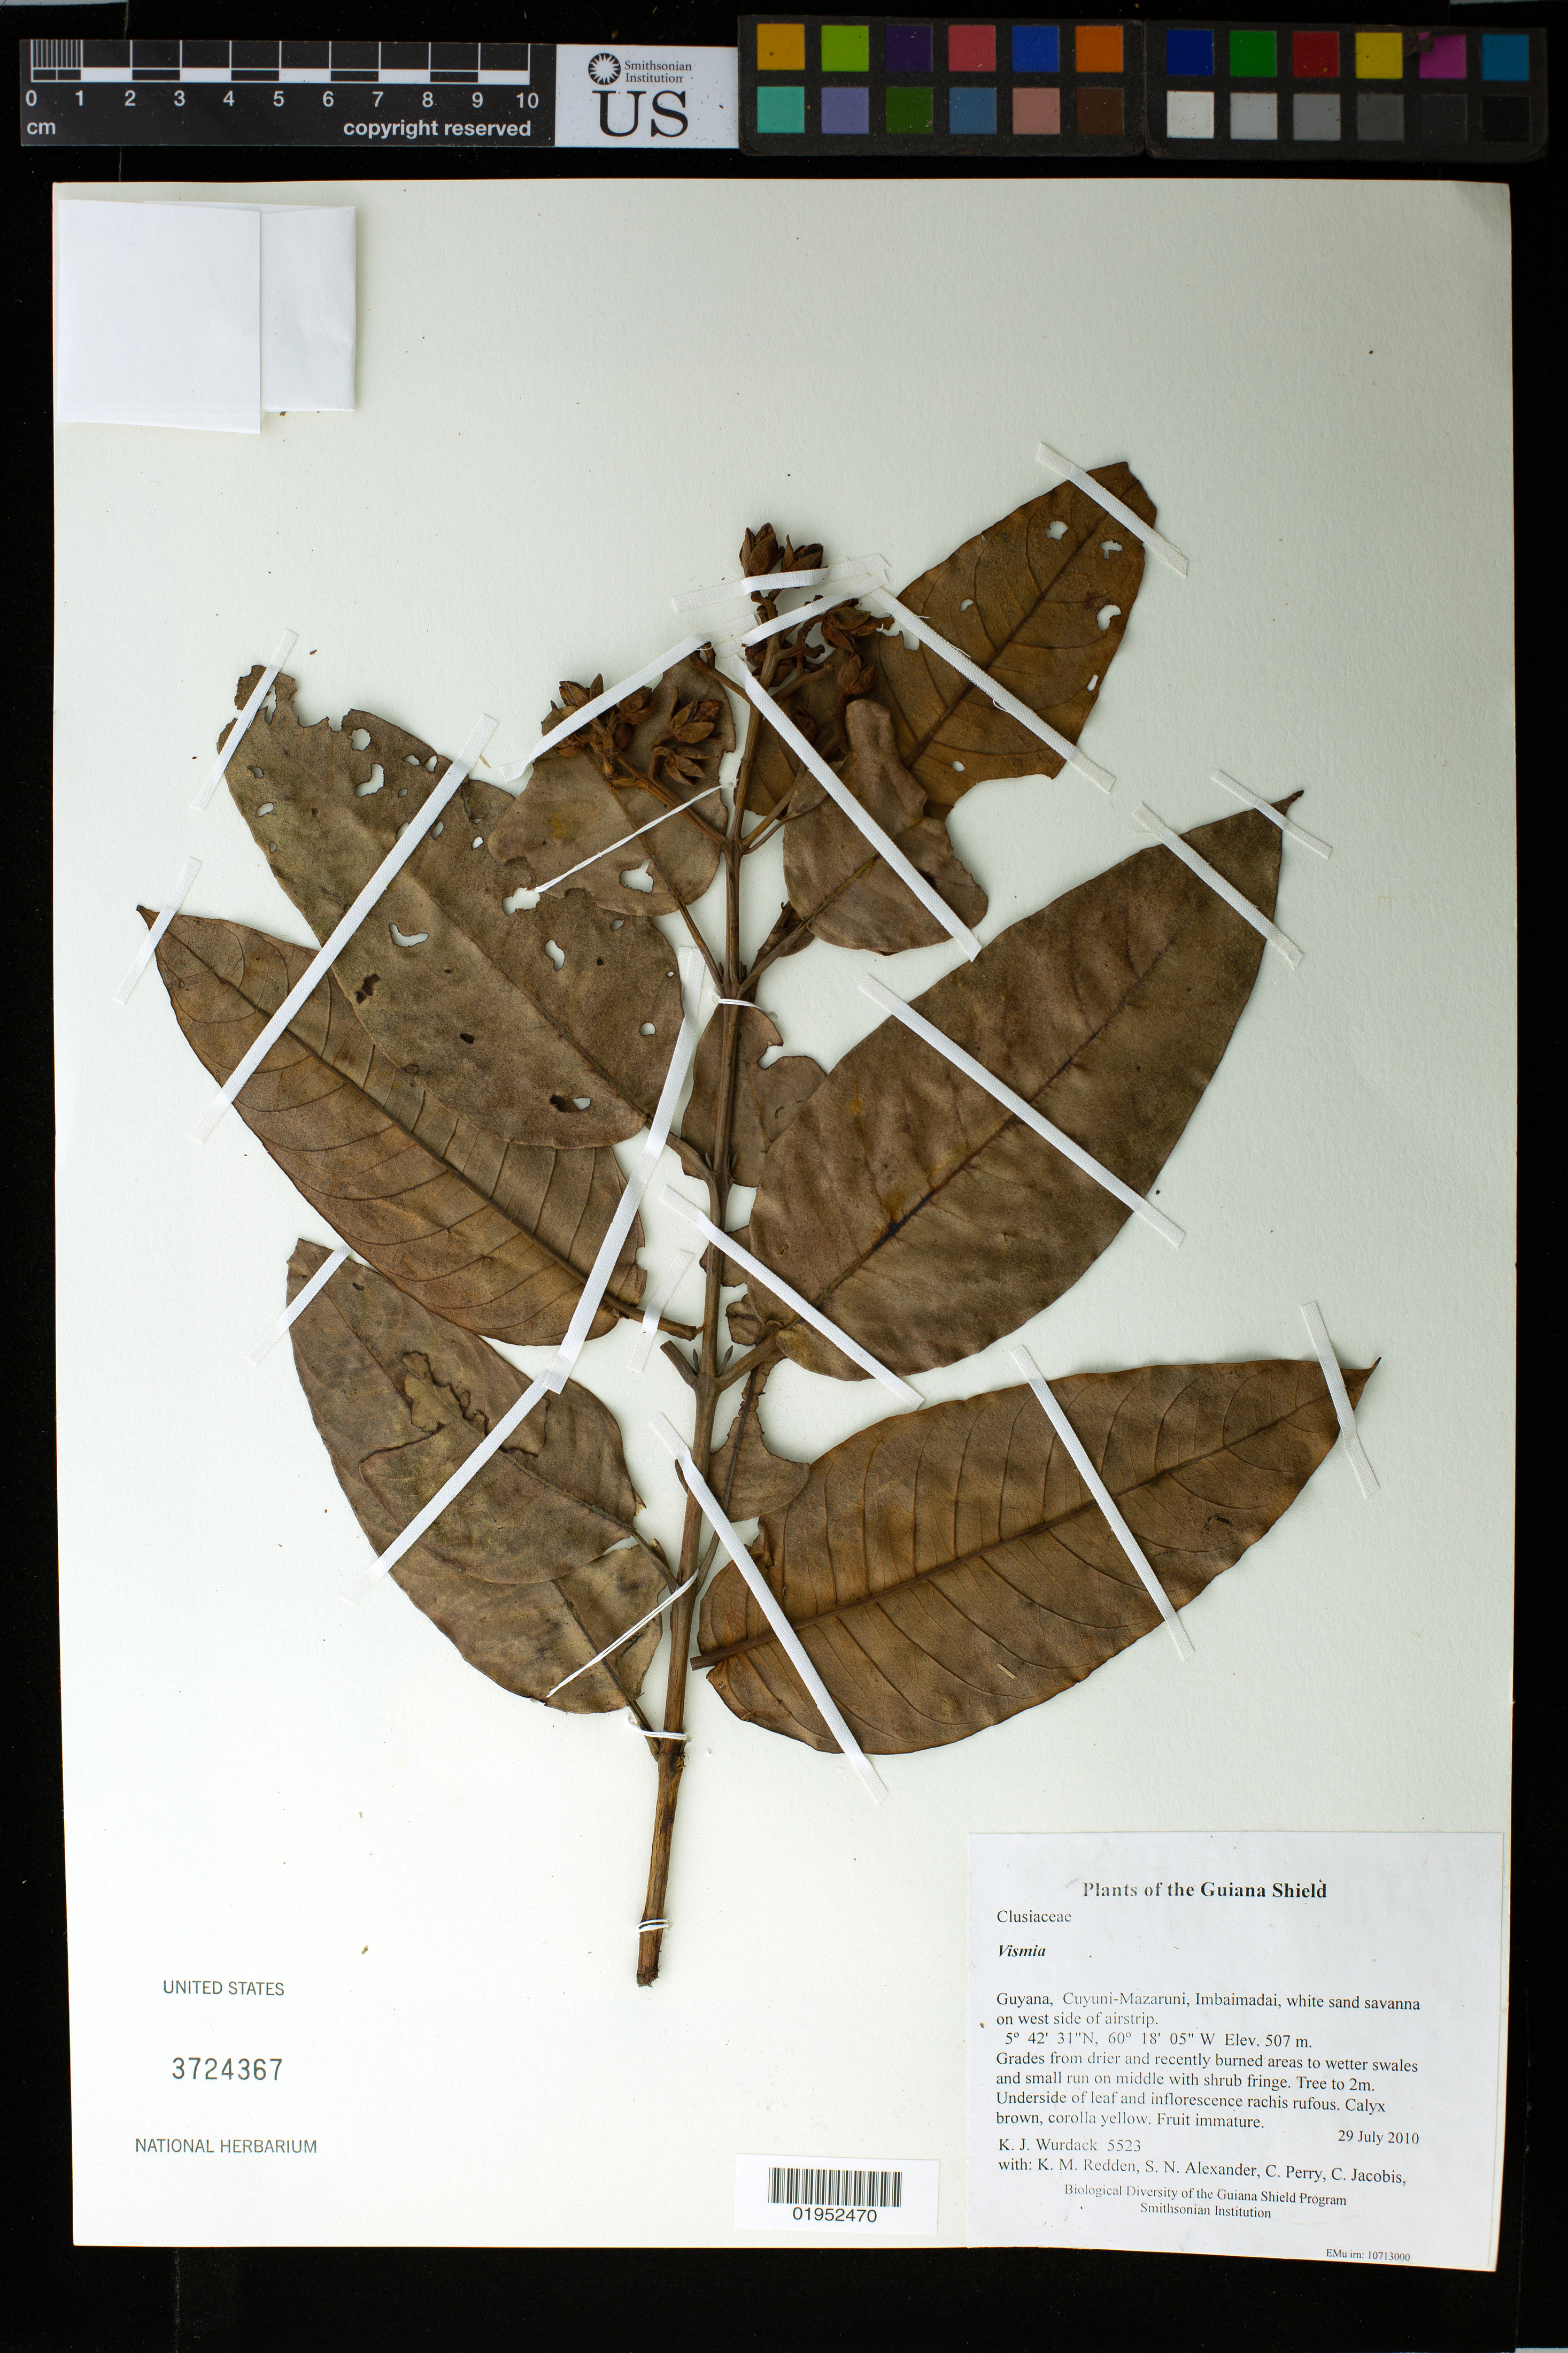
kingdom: Plantae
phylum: Tracheophyta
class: Magnoliopsida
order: Malpighiales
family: Hypericaceae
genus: Vismia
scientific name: Vismia sp.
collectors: K. Wurdack, K. M. Redden, S. N. Alexander, C. Perry, C. Jacobis, D. Hunter, V. Roland & H. Hunter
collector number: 5523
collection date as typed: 29 July 2010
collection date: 2010-07-29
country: Guyana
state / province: Cuyuni-Mazaruni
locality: Imbaimadai, white sand savanna on west side of airstrip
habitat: Grades from drier and recently burned areas to wetter swales and small run on middle with shrub fringe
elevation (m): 507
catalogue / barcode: US 3724367